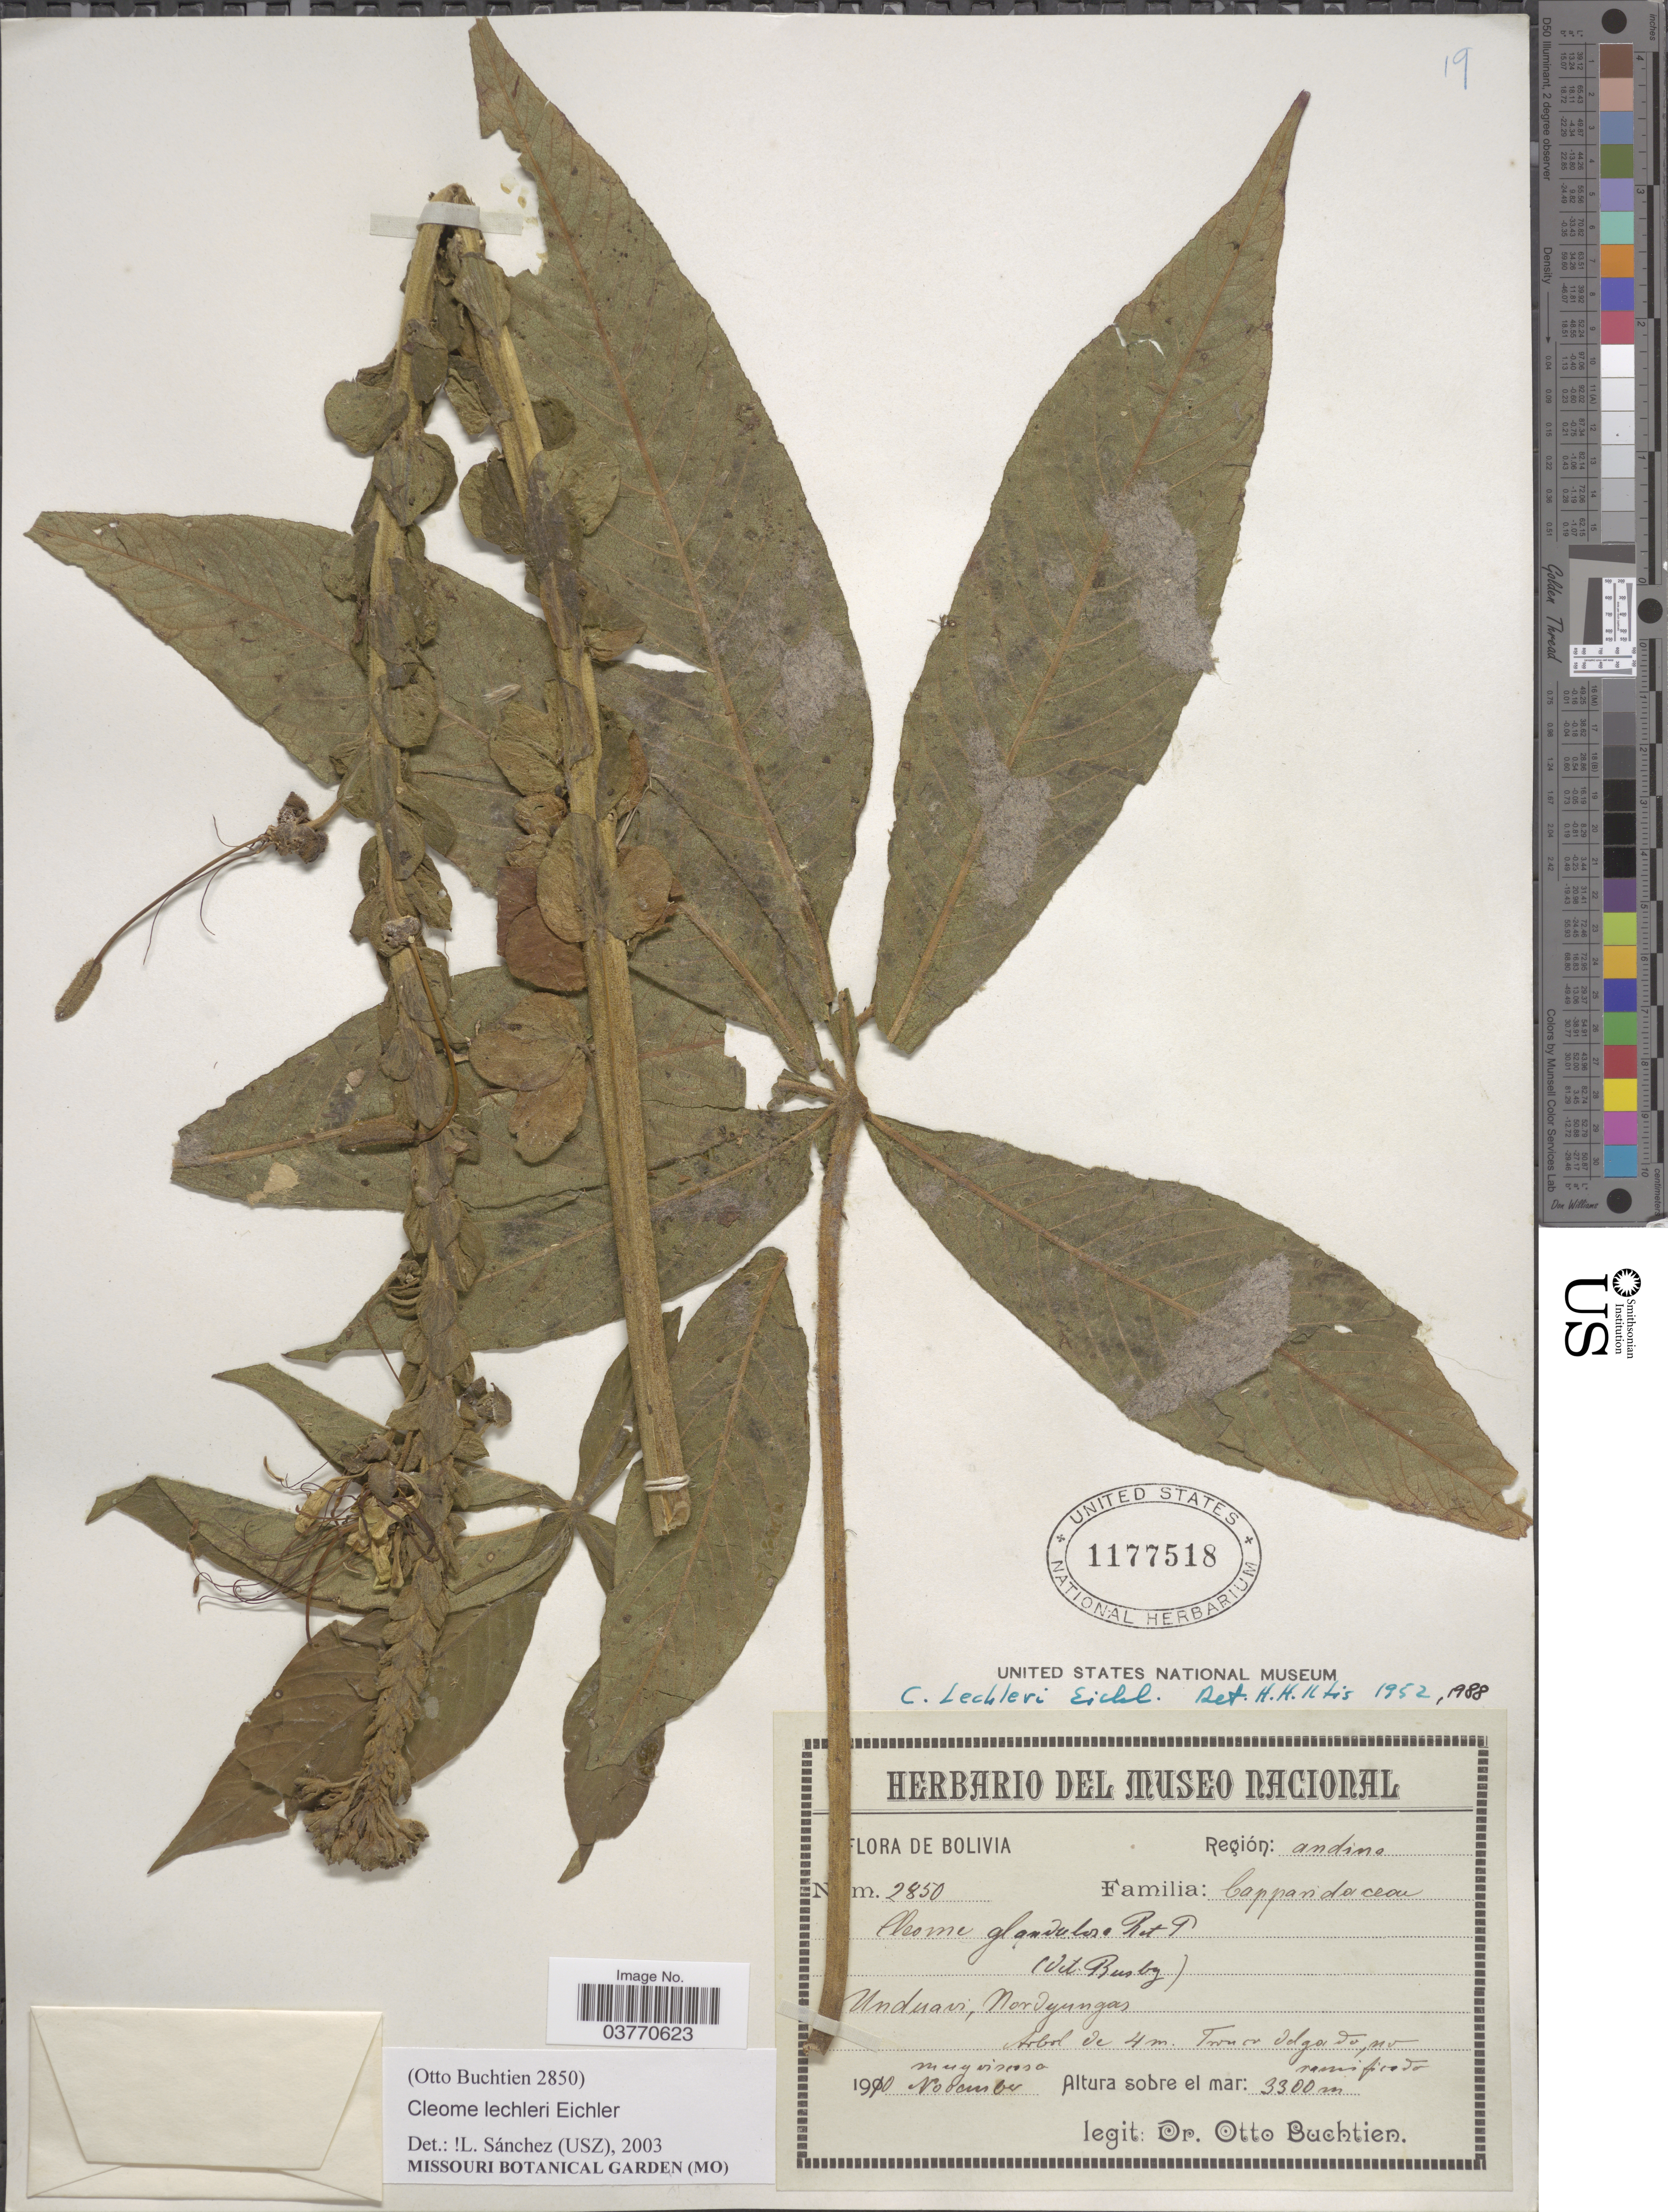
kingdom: Plantae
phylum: Tracheophyta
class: Magnoliopsida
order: Brassicales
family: Cleomaceae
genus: Andinocleome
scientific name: Andinocleome lechleri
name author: (Eichler) Iltis & Cochrane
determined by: Strong, M. T., (US), Smithsonian Institution - National Museum of Natural History (UNITED STATES)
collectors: O. Buchtien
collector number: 2850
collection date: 1910-11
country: Bolivia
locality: Región: Andine. Unduavi, Nordyungas.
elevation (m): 3300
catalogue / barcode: US 1177518